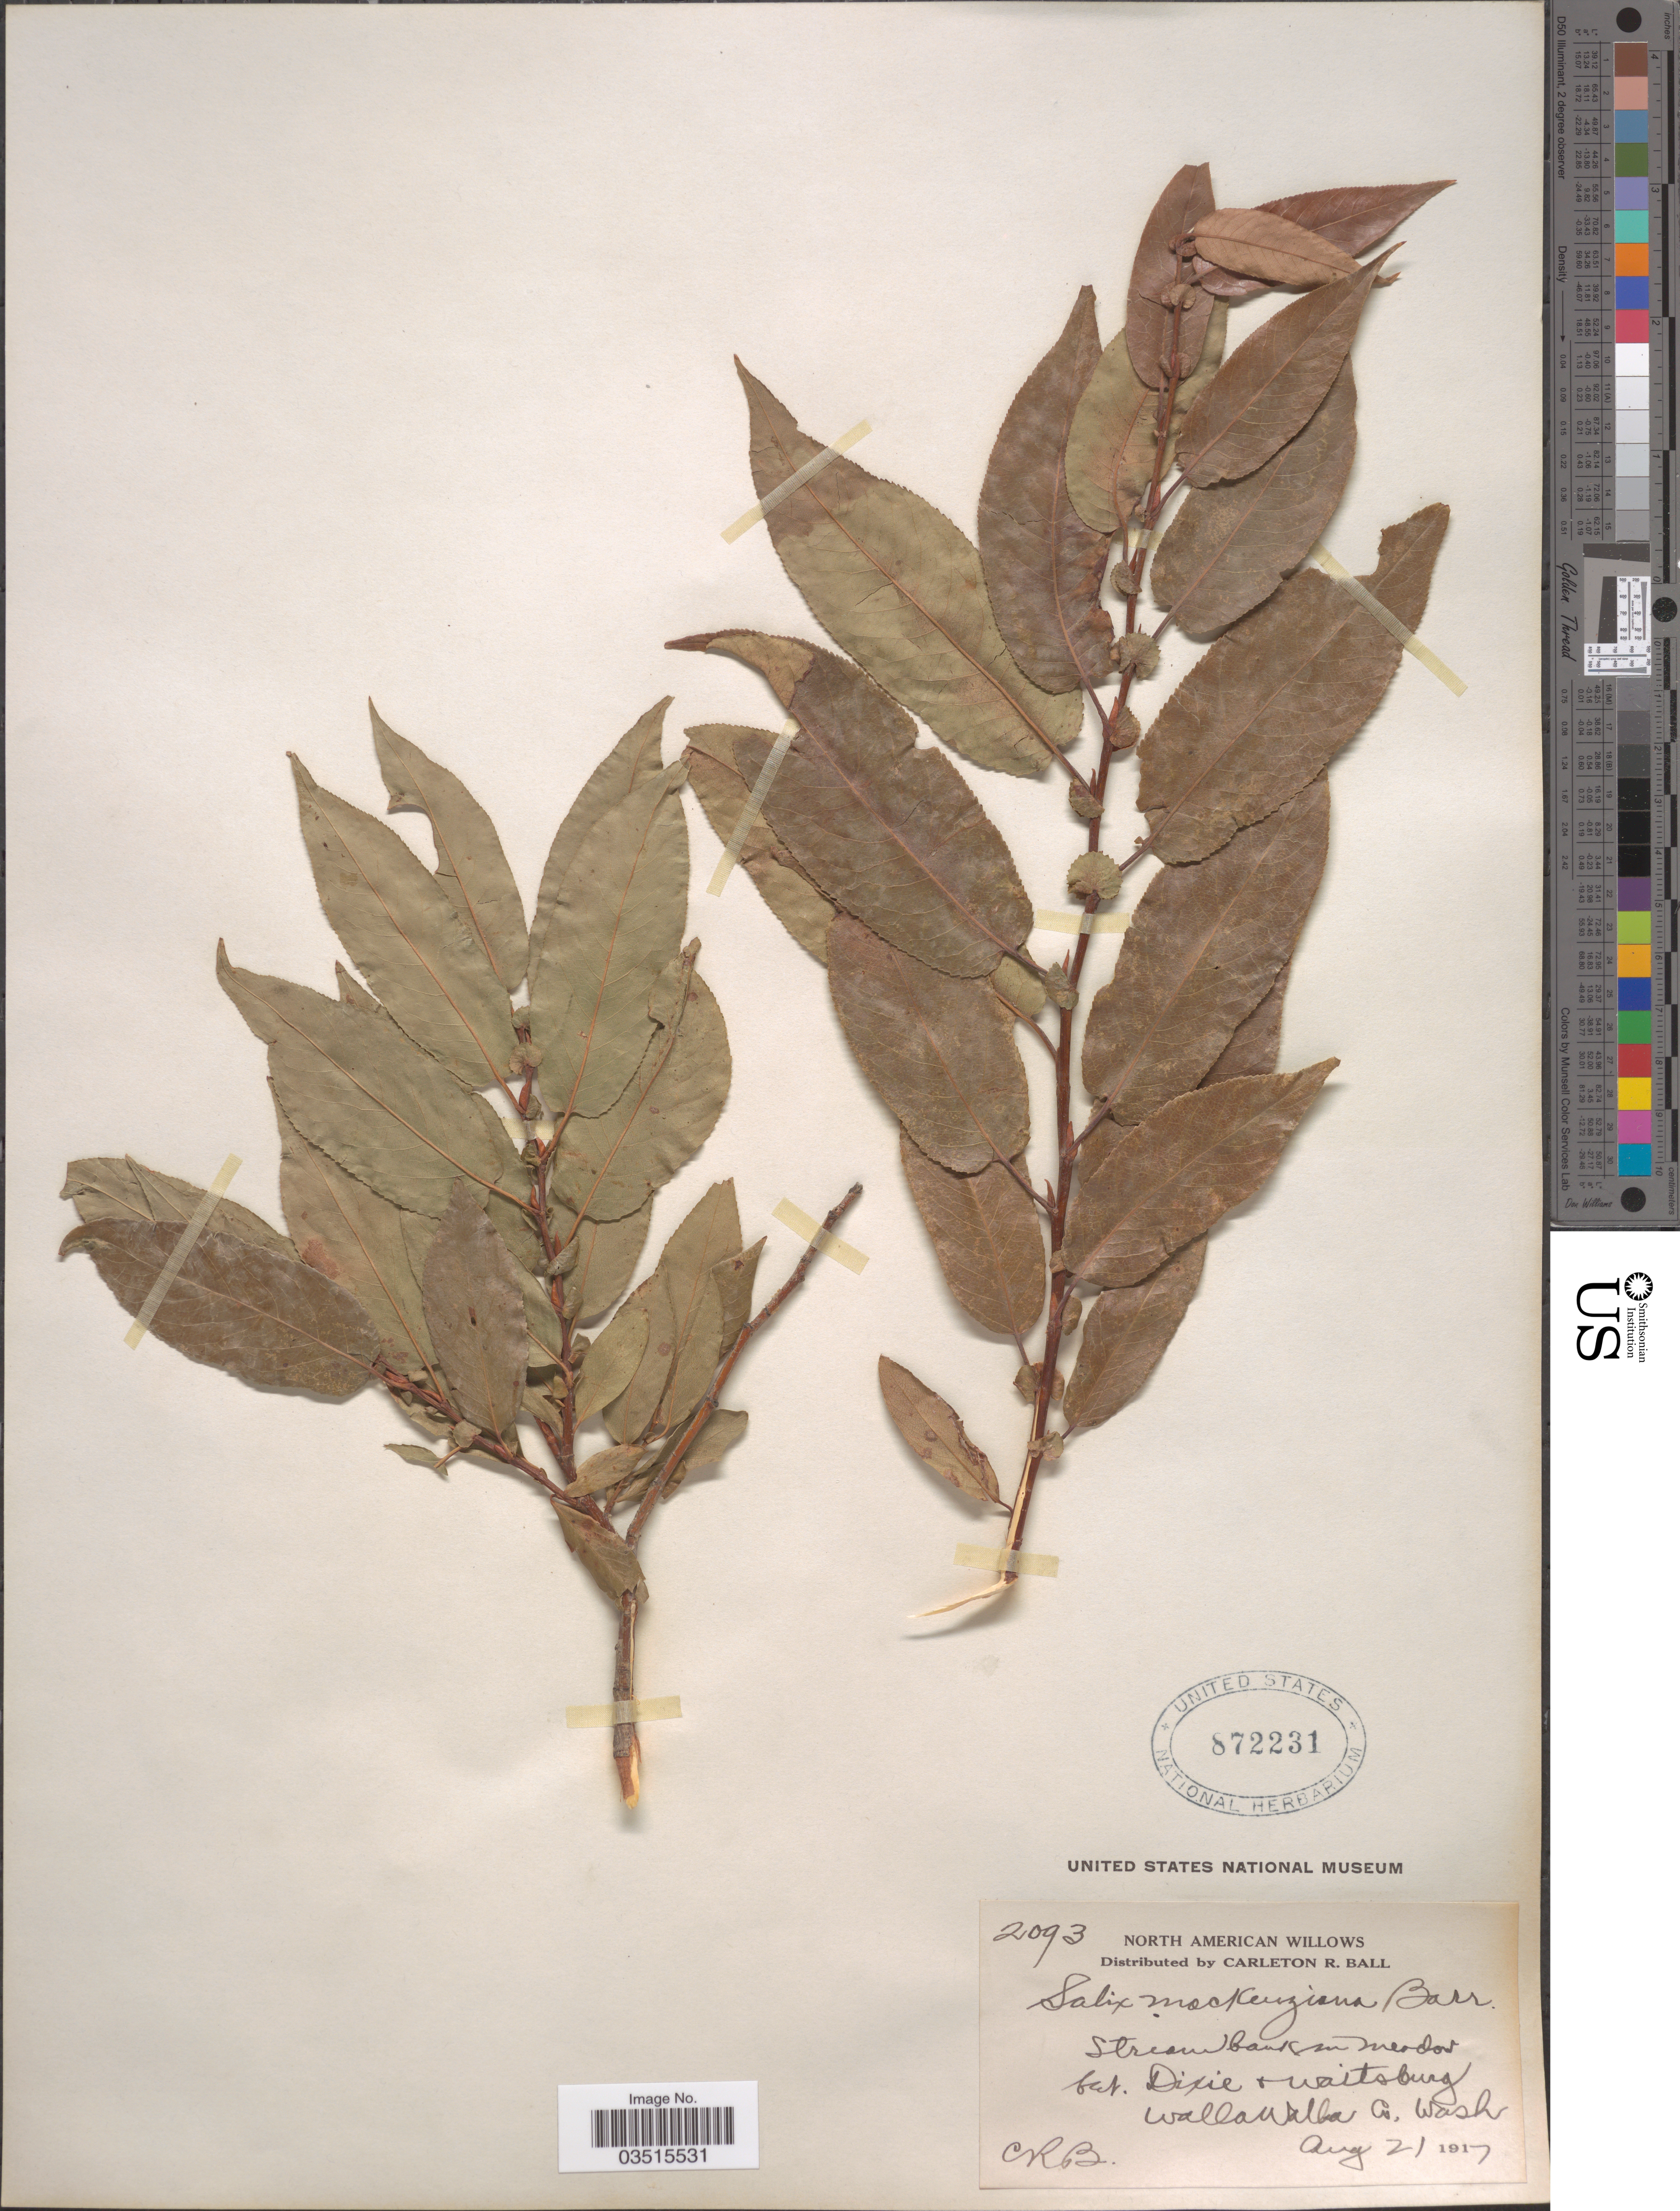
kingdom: Plantae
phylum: Tracheophyta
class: Magnoliopsida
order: Malpighiales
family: Salicaceae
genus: Salix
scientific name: Salix mackenziana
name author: (Hook.) Barratt ex Hook.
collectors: C. R. Ball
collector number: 2093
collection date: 1917-08-21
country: United States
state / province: Washington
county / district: Walla Walla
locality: Stream bank in meadow bet. Dixie & Waitsburg, Walla Walla Co.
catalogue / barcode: US 872231